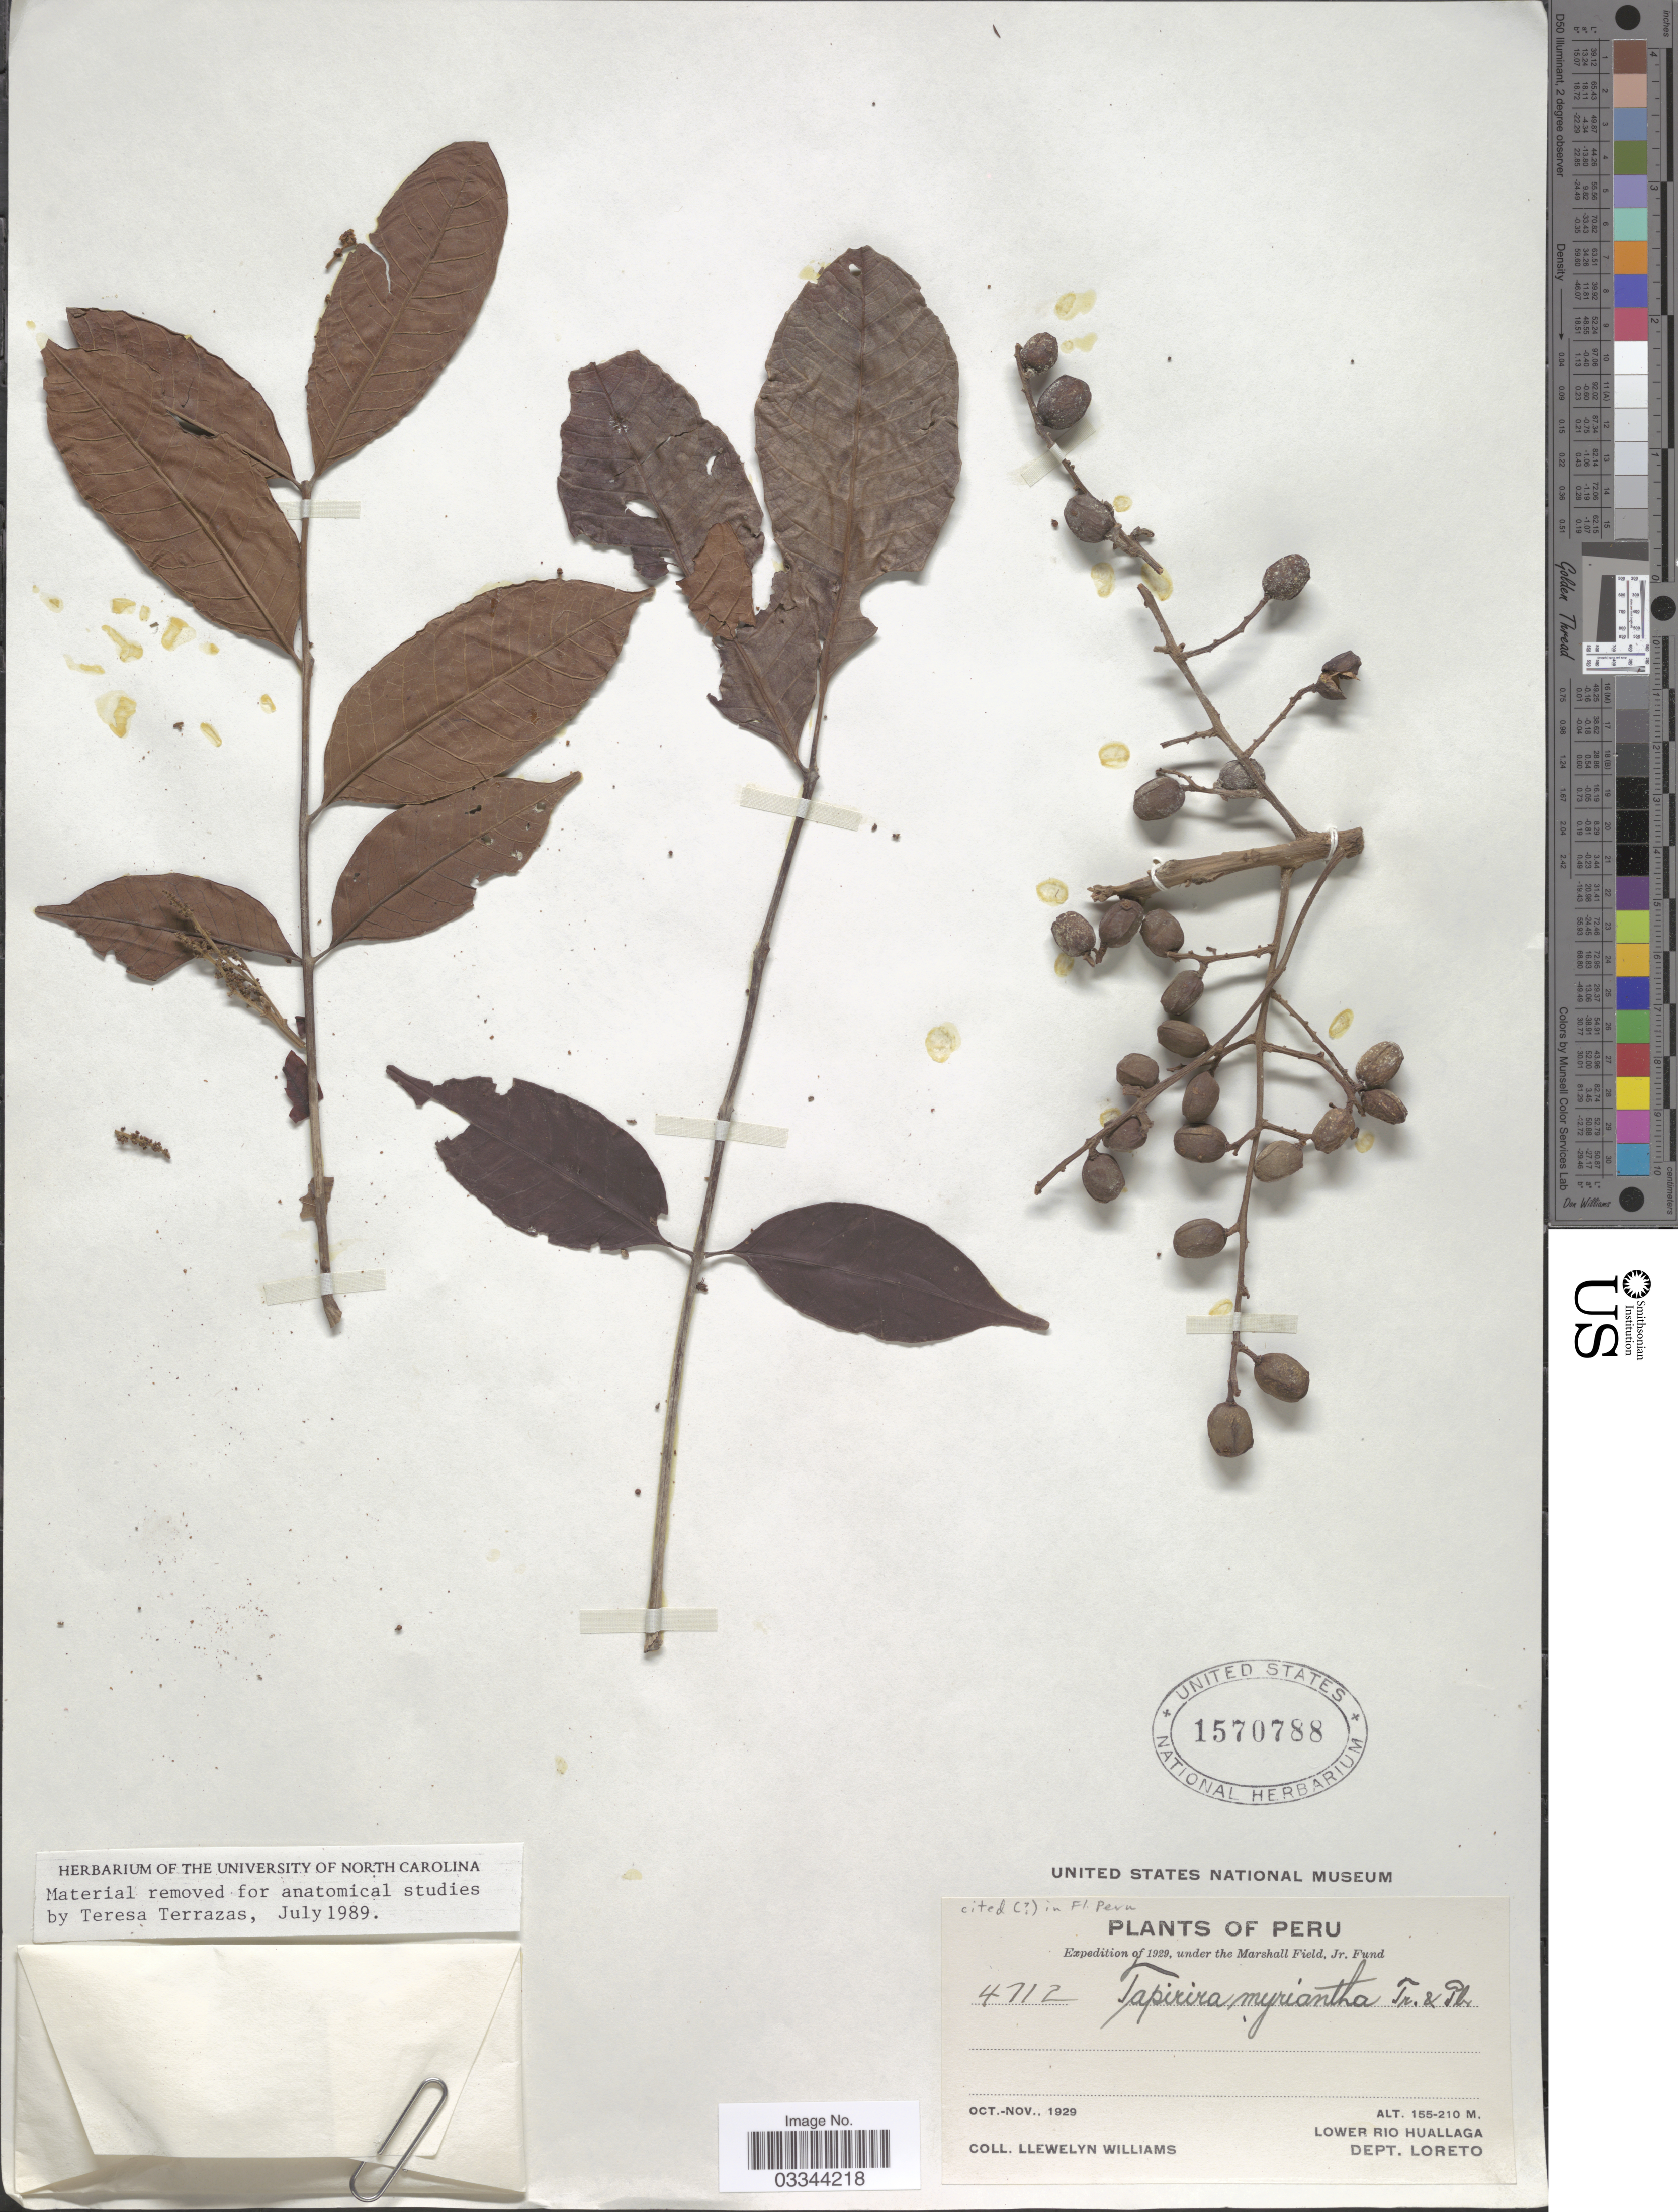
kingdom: Plantae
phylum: Tracheophyta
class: Magnoliopsida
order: Sapindales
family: Anacardiaceae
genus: Tapirira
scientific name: Tapirira myriantha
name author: Triana & Planch.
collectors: Ll. Williams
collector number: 4712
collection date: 1929-10/1929-11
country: Peru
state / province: Loreto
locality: Lower Rio Huallaga, Dept. Loreto.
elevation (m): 155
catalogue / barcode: US 1570788